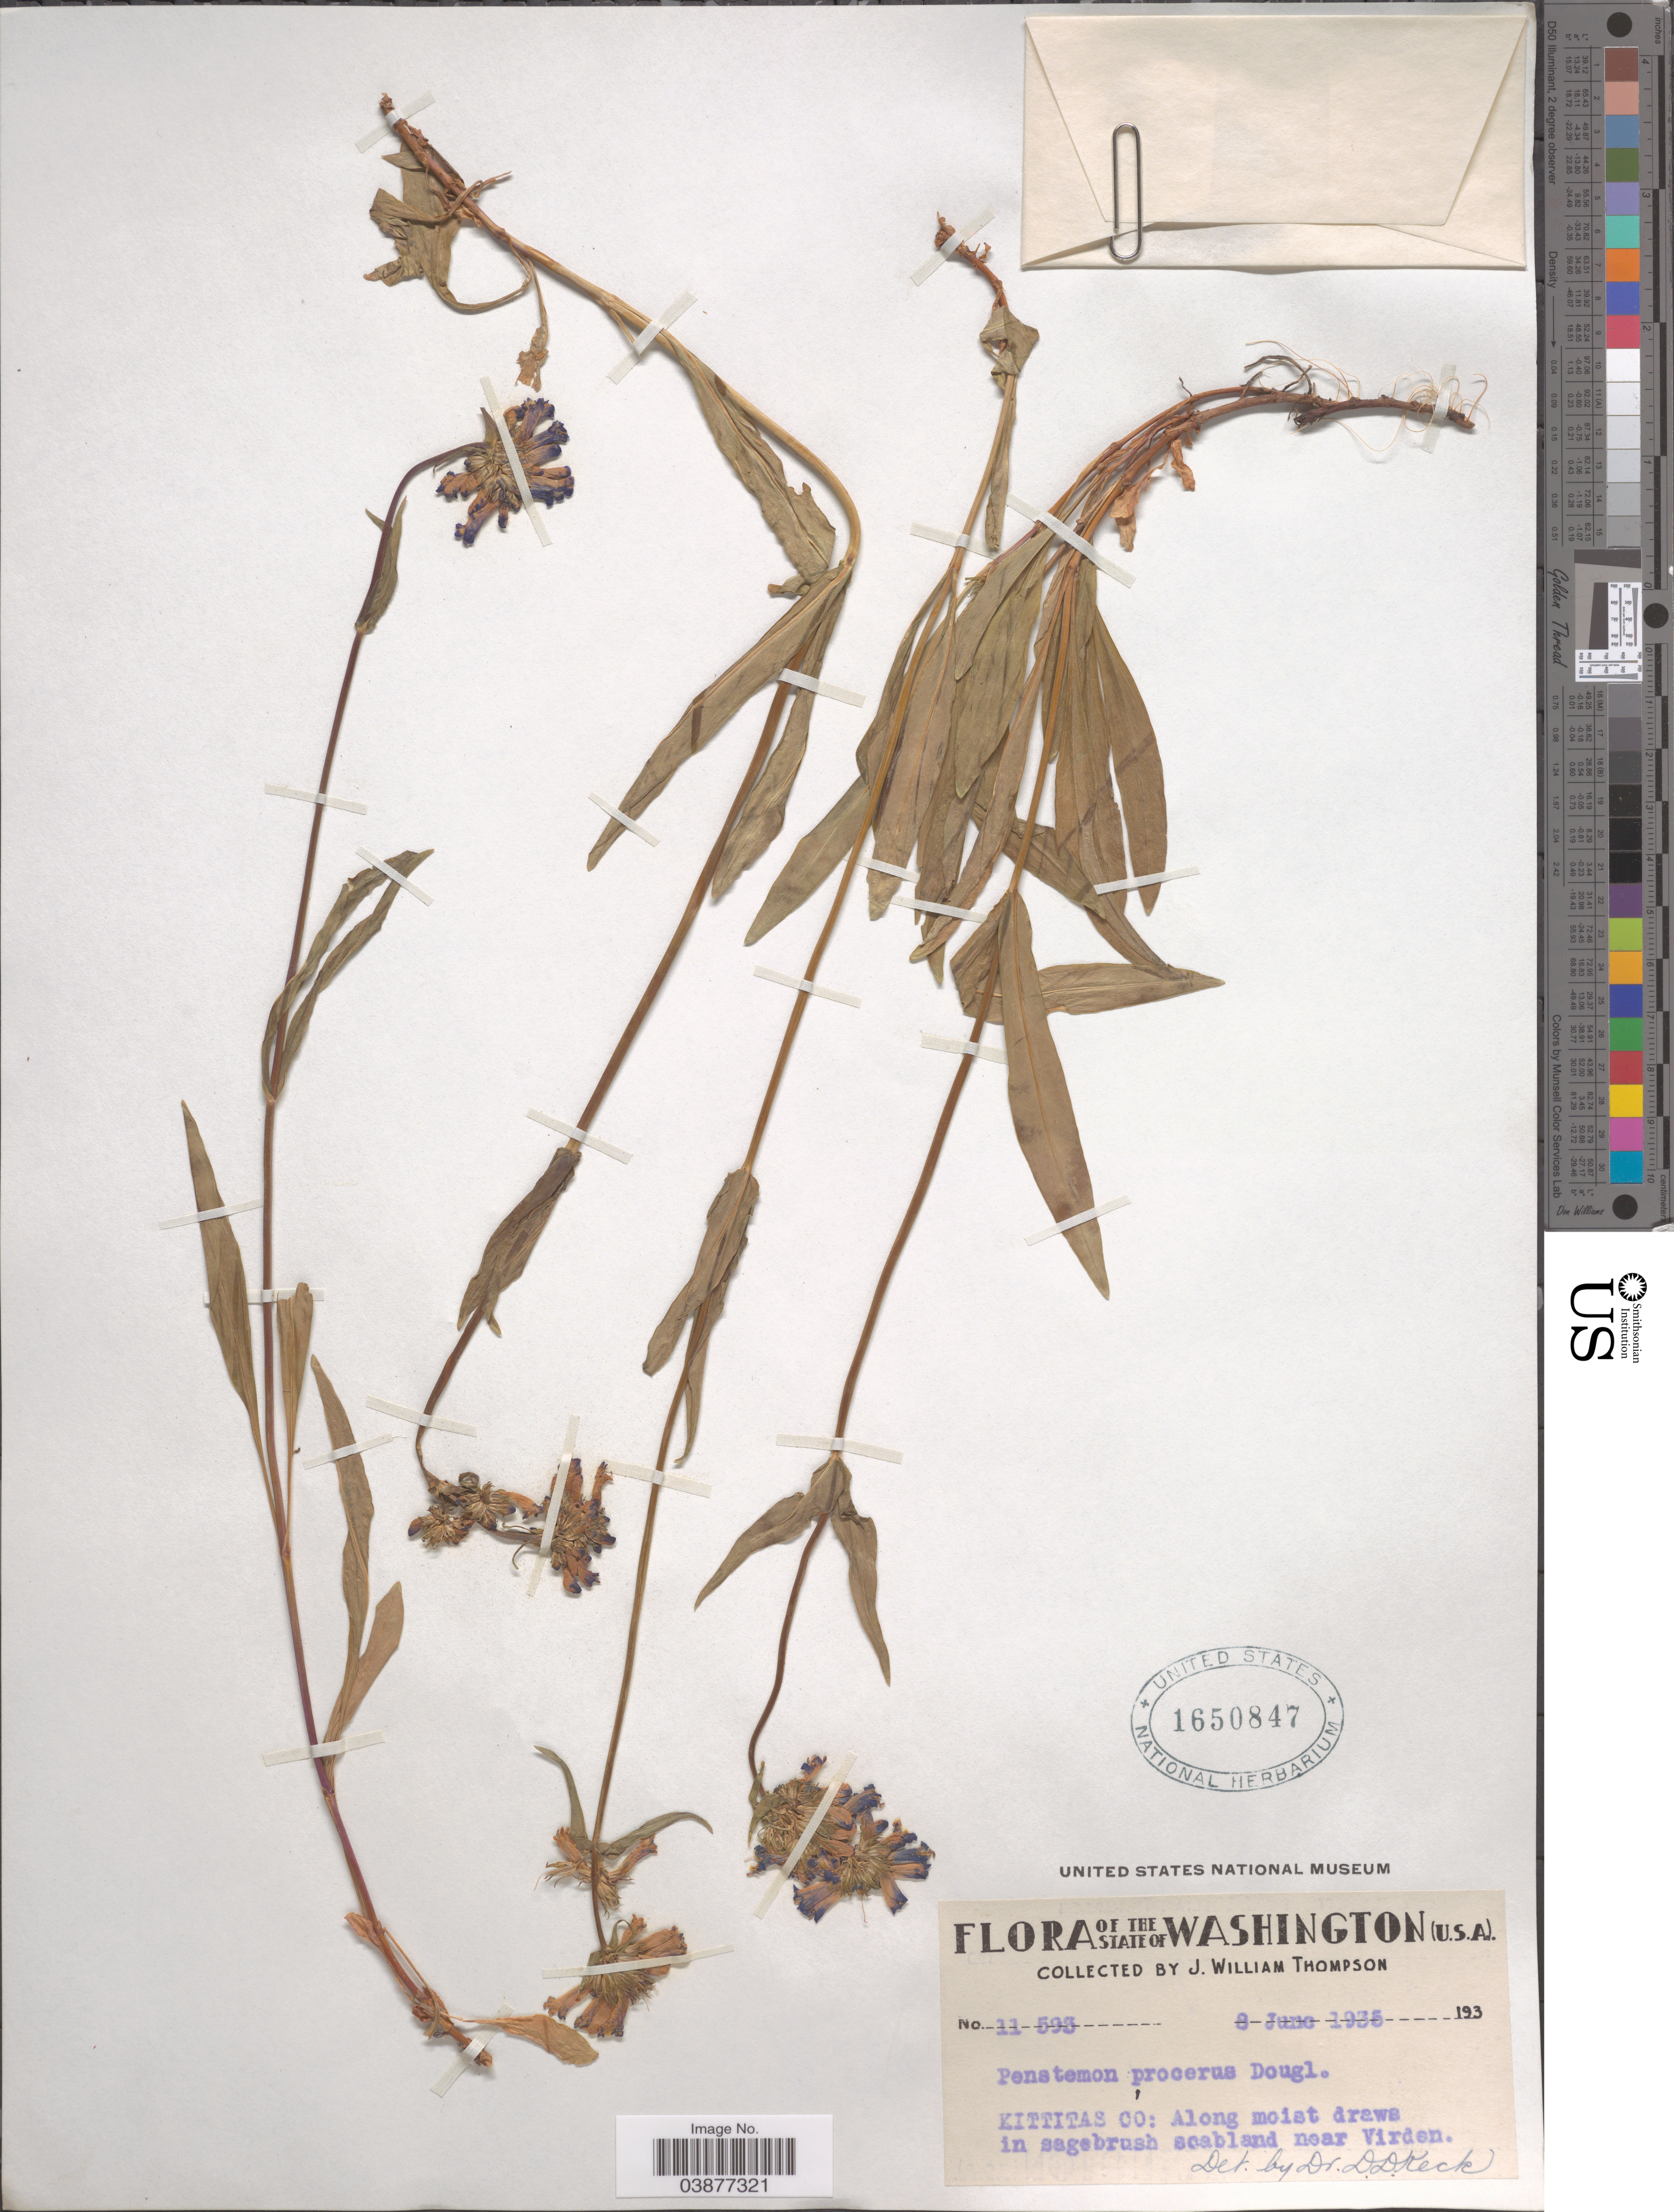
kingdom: Plantae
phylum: Tracheophyta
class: Magnoliopsida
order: Lamiales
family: Plantaginaceae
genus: Penstemon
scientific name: Penstemon procerus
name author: Douglas ex Graham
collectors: J. W. Thompson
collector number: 11593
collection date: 1935-06-08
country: United States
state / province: Washington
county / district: Kittitas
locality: Kittitas Co: Along moist draws in sagebrush scabland near Virden.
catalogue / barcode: US 1650847